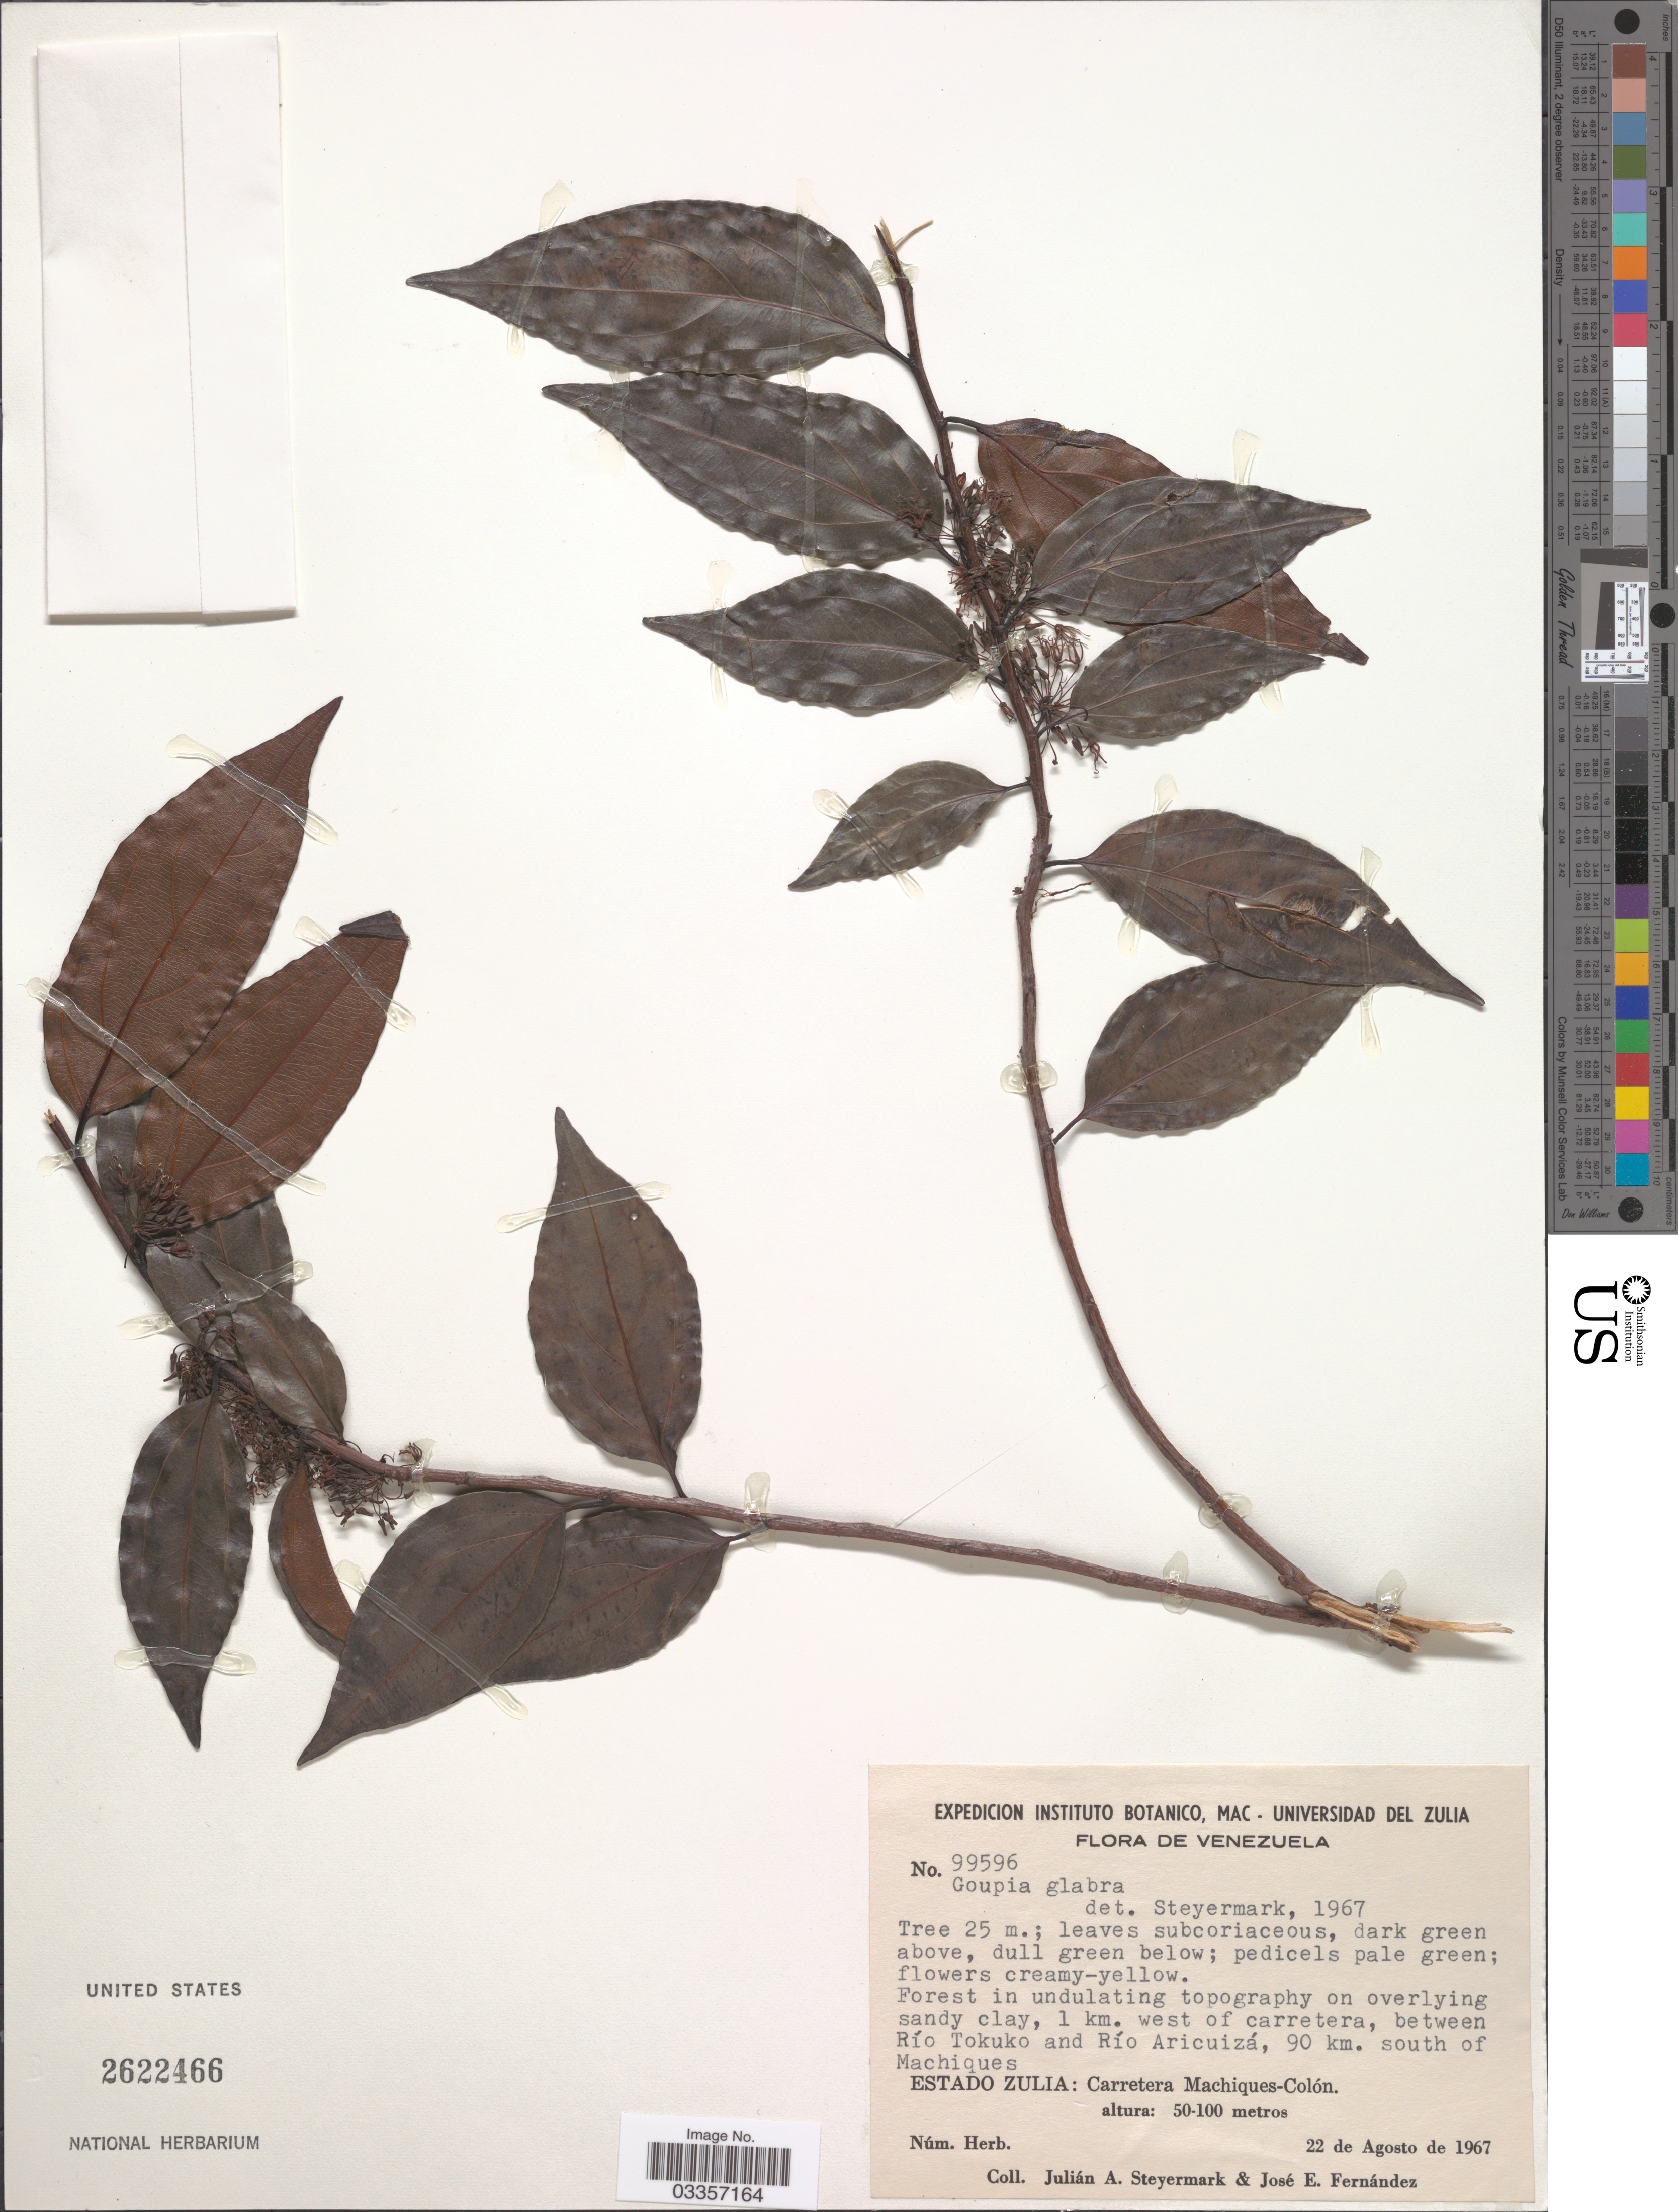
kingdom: Plantae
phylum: Tracheophyta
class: Magnoliopsida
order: Malpighiales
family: Goupiaceae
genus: Goupia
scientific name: Goupia glabra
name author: Aubl.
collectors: J. Steyermark & J. Fernández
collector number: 99596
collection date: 1967-08-22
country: Venezuela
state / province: Zulia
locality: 1 km. west of carretera, between Río Tokuko and Río Aricuizá, 90 km. south of Machiques, Carretera Machiques-Colón.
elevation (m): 50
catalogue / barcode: US 2622466